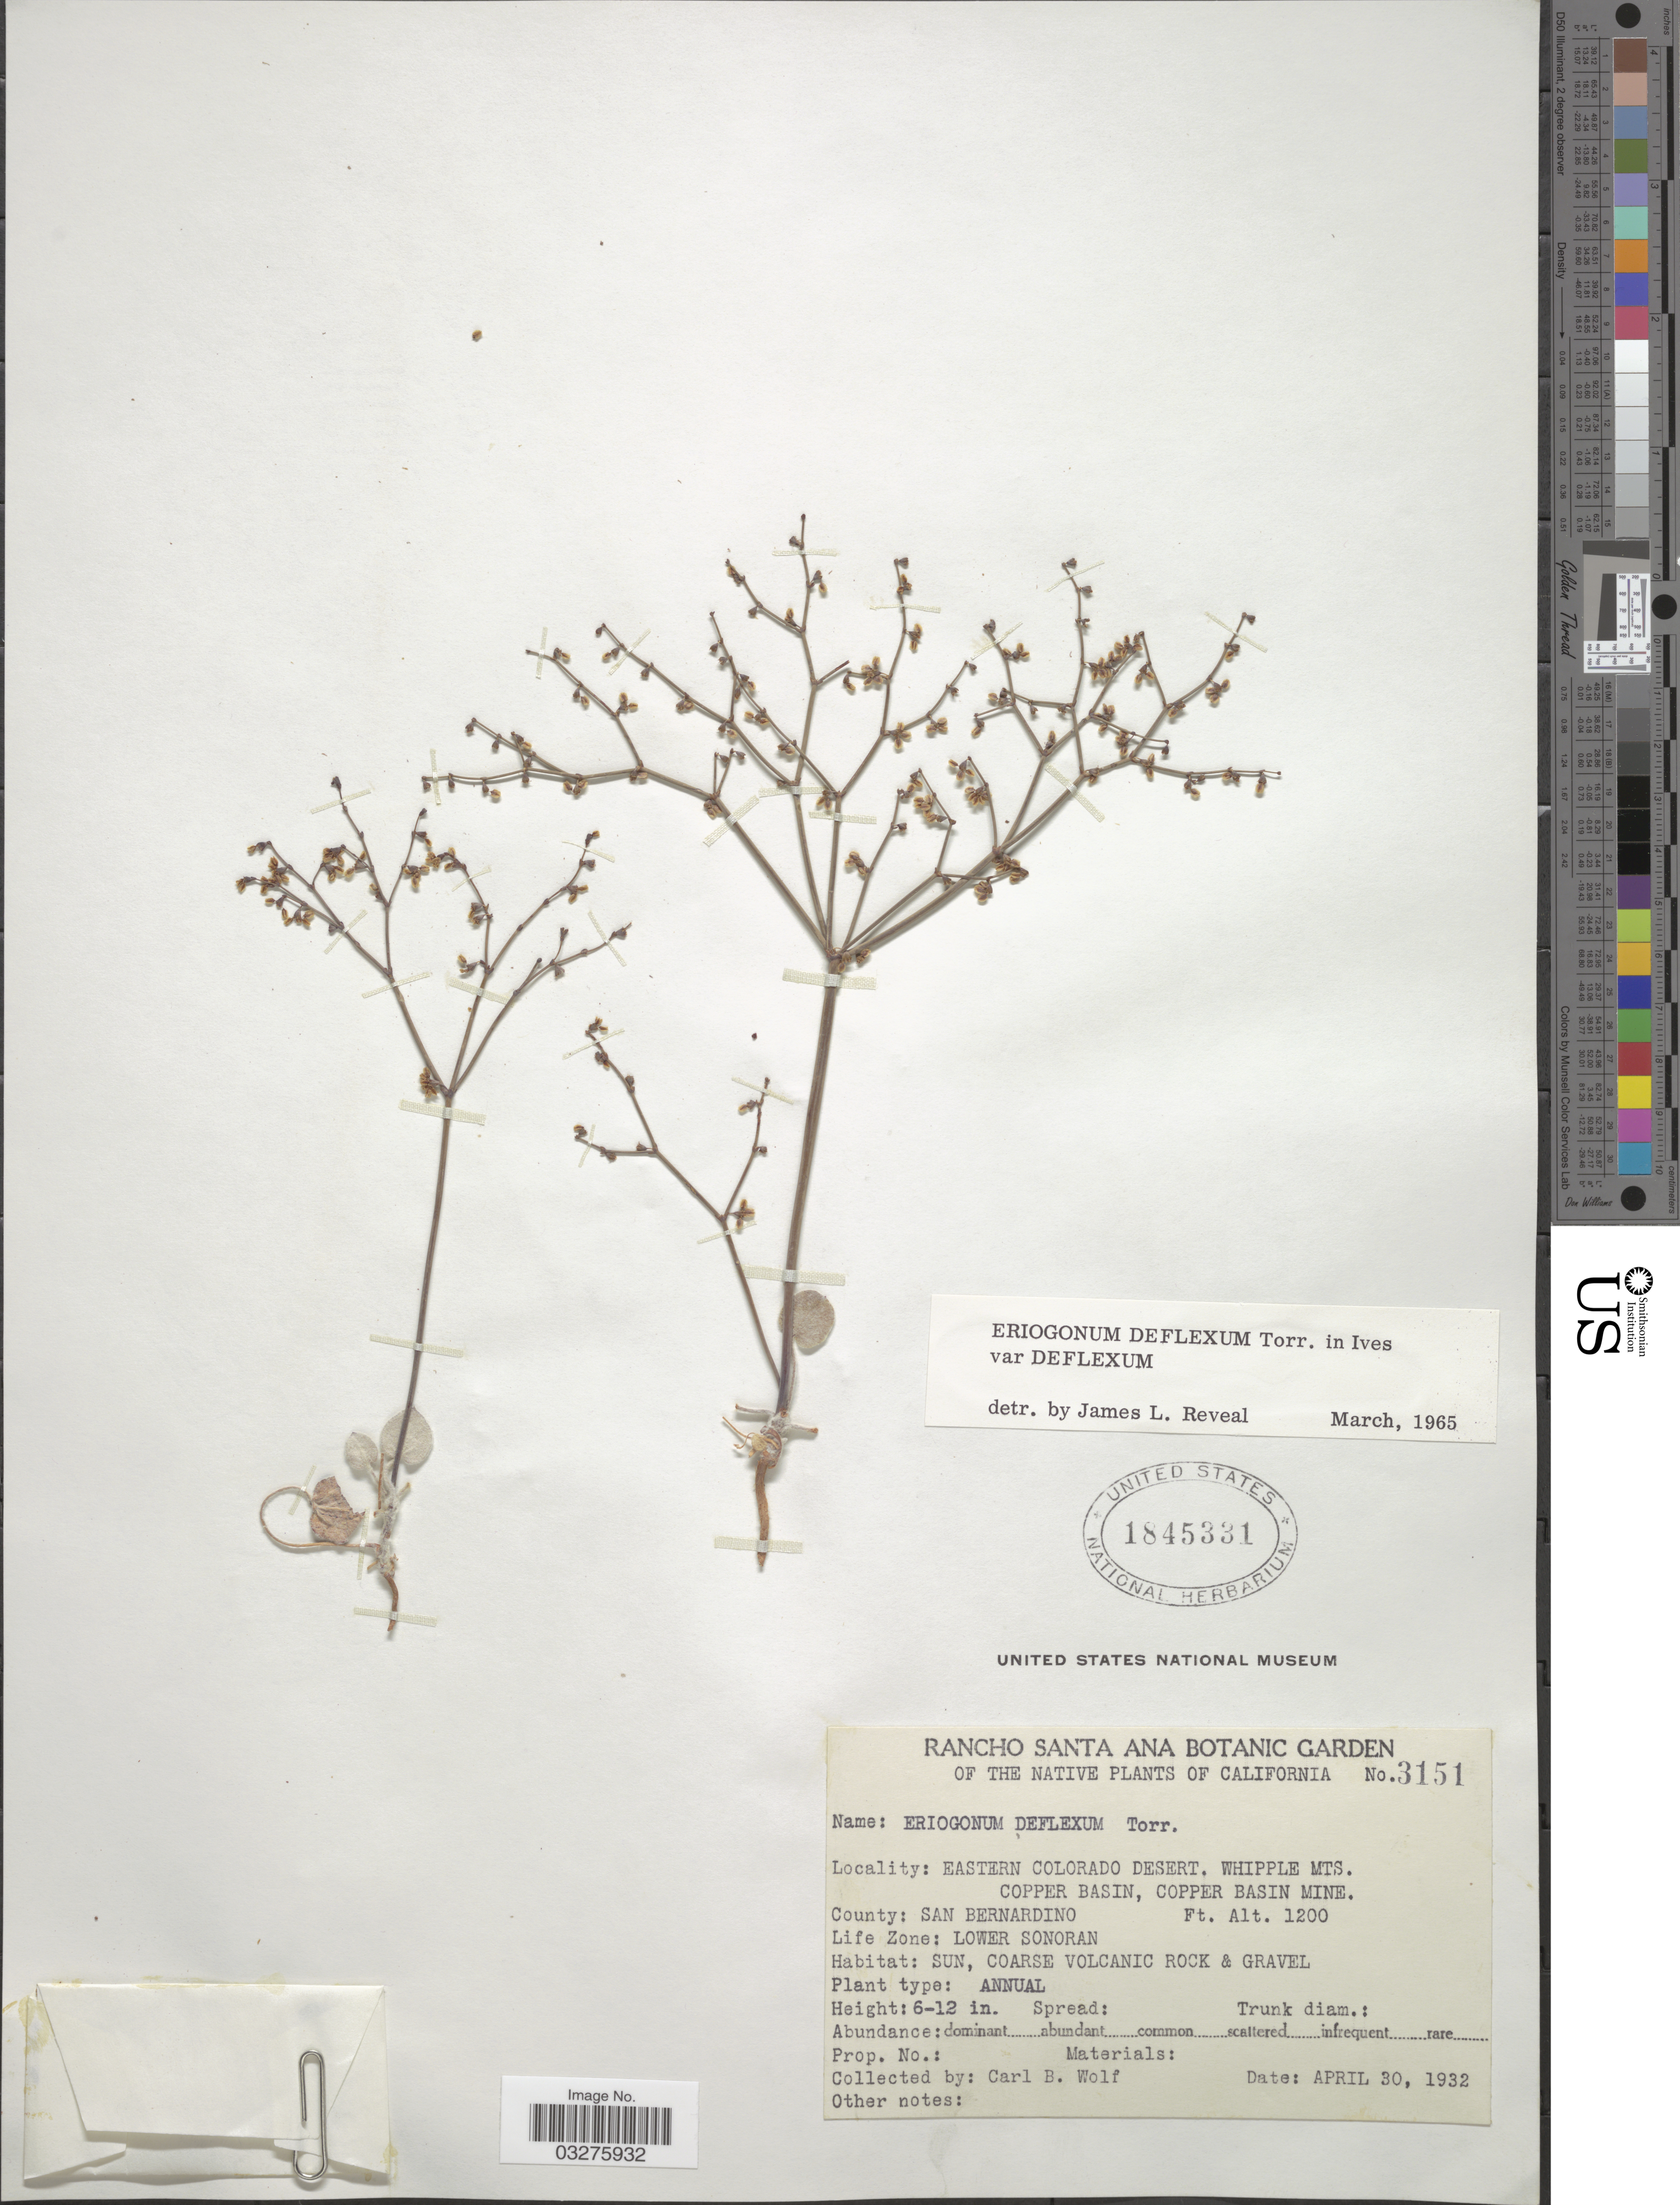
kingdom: Plantae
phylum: Tracheophyta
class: Magnoliopsida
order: Caryophyllales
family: Polygonaceae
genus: Eriogonum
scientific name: Eriogonum deflexum var. deflexum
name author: Torr. in Ives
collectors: C. B. Wolf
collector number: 3151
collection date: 1932-04-30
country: United States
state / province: California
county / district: San Bernardino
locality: Eastern Colorado Desert, Whipple Mts. Copper Basin, Copper Basin Mine. County: San Bernardino. Life Zone: Lower Sonoran.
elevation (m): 366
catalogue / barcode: US 1845331